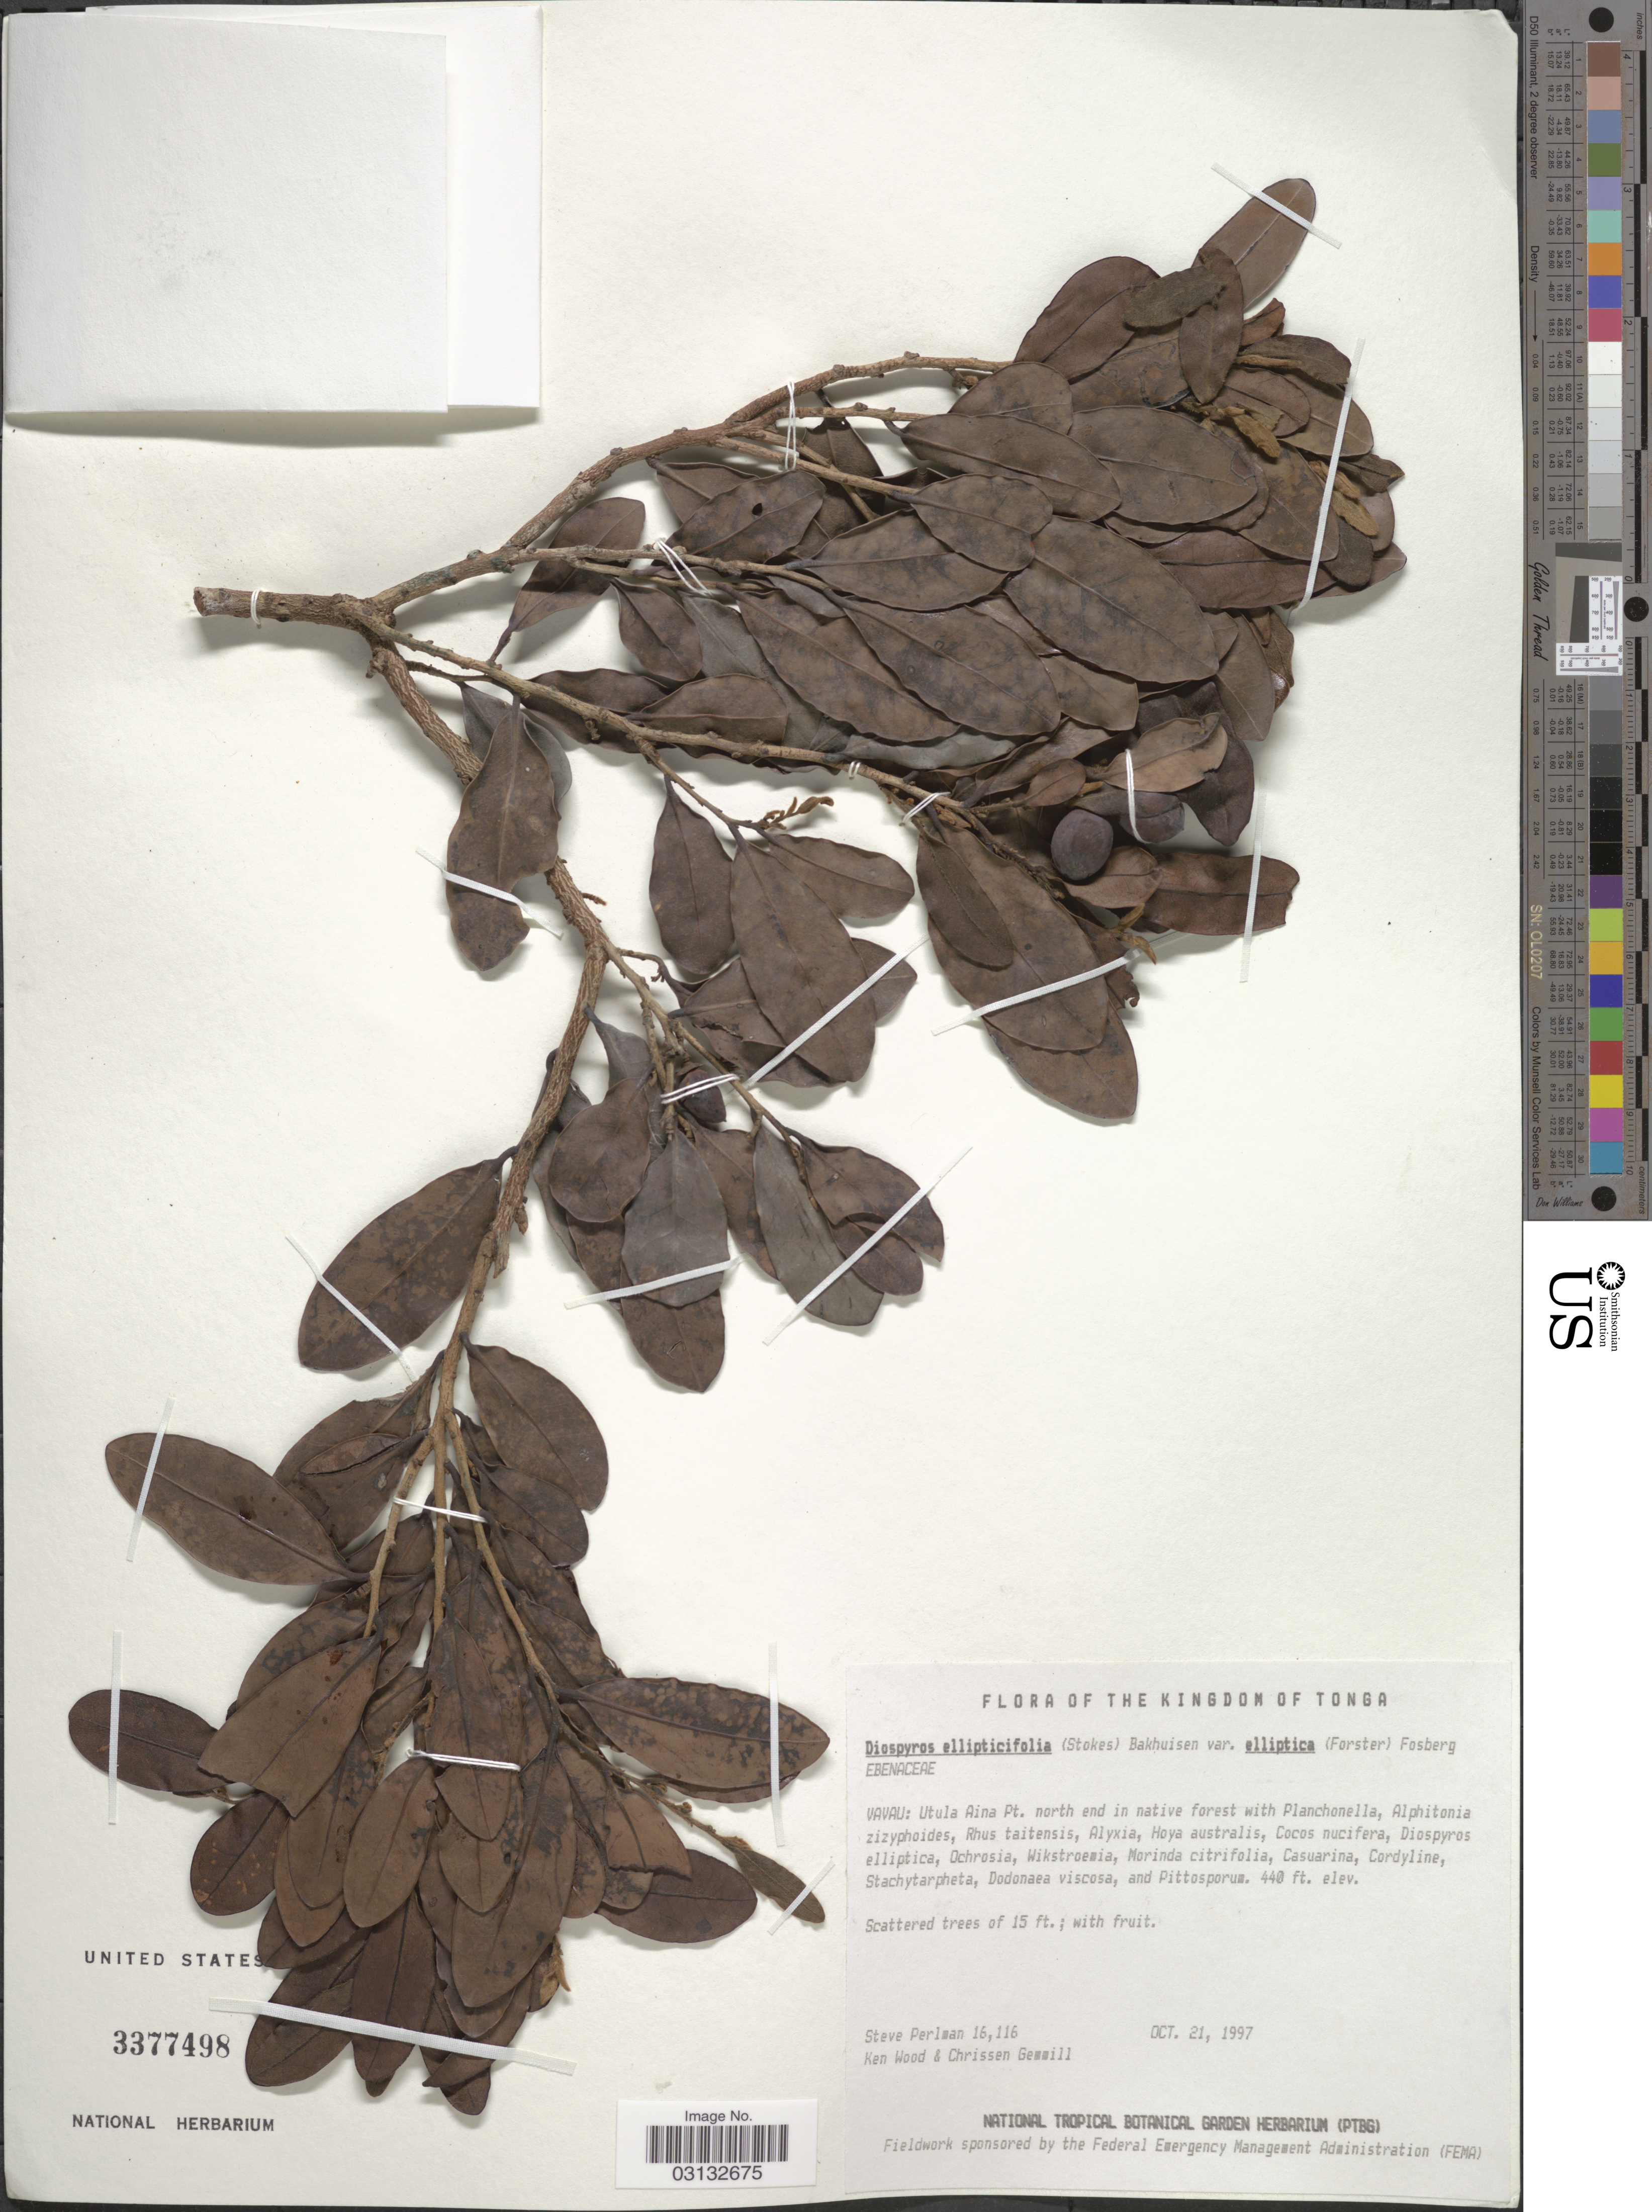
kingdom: Plantae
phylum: Tracheophyta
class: Magnoliopsida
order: Ericales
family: Ebenaceae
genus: Diospyros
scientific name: Diospyros ellipticifolia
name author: Bakh.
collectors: S. Perlman, K. Wood & C. Gemmill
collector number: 16116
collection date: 1997-10-21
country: Tonga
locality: Kingdom of Tonga. Vavau: Utula Aina Pt. north end in native forest.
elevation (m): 134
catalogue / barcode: US 3377498